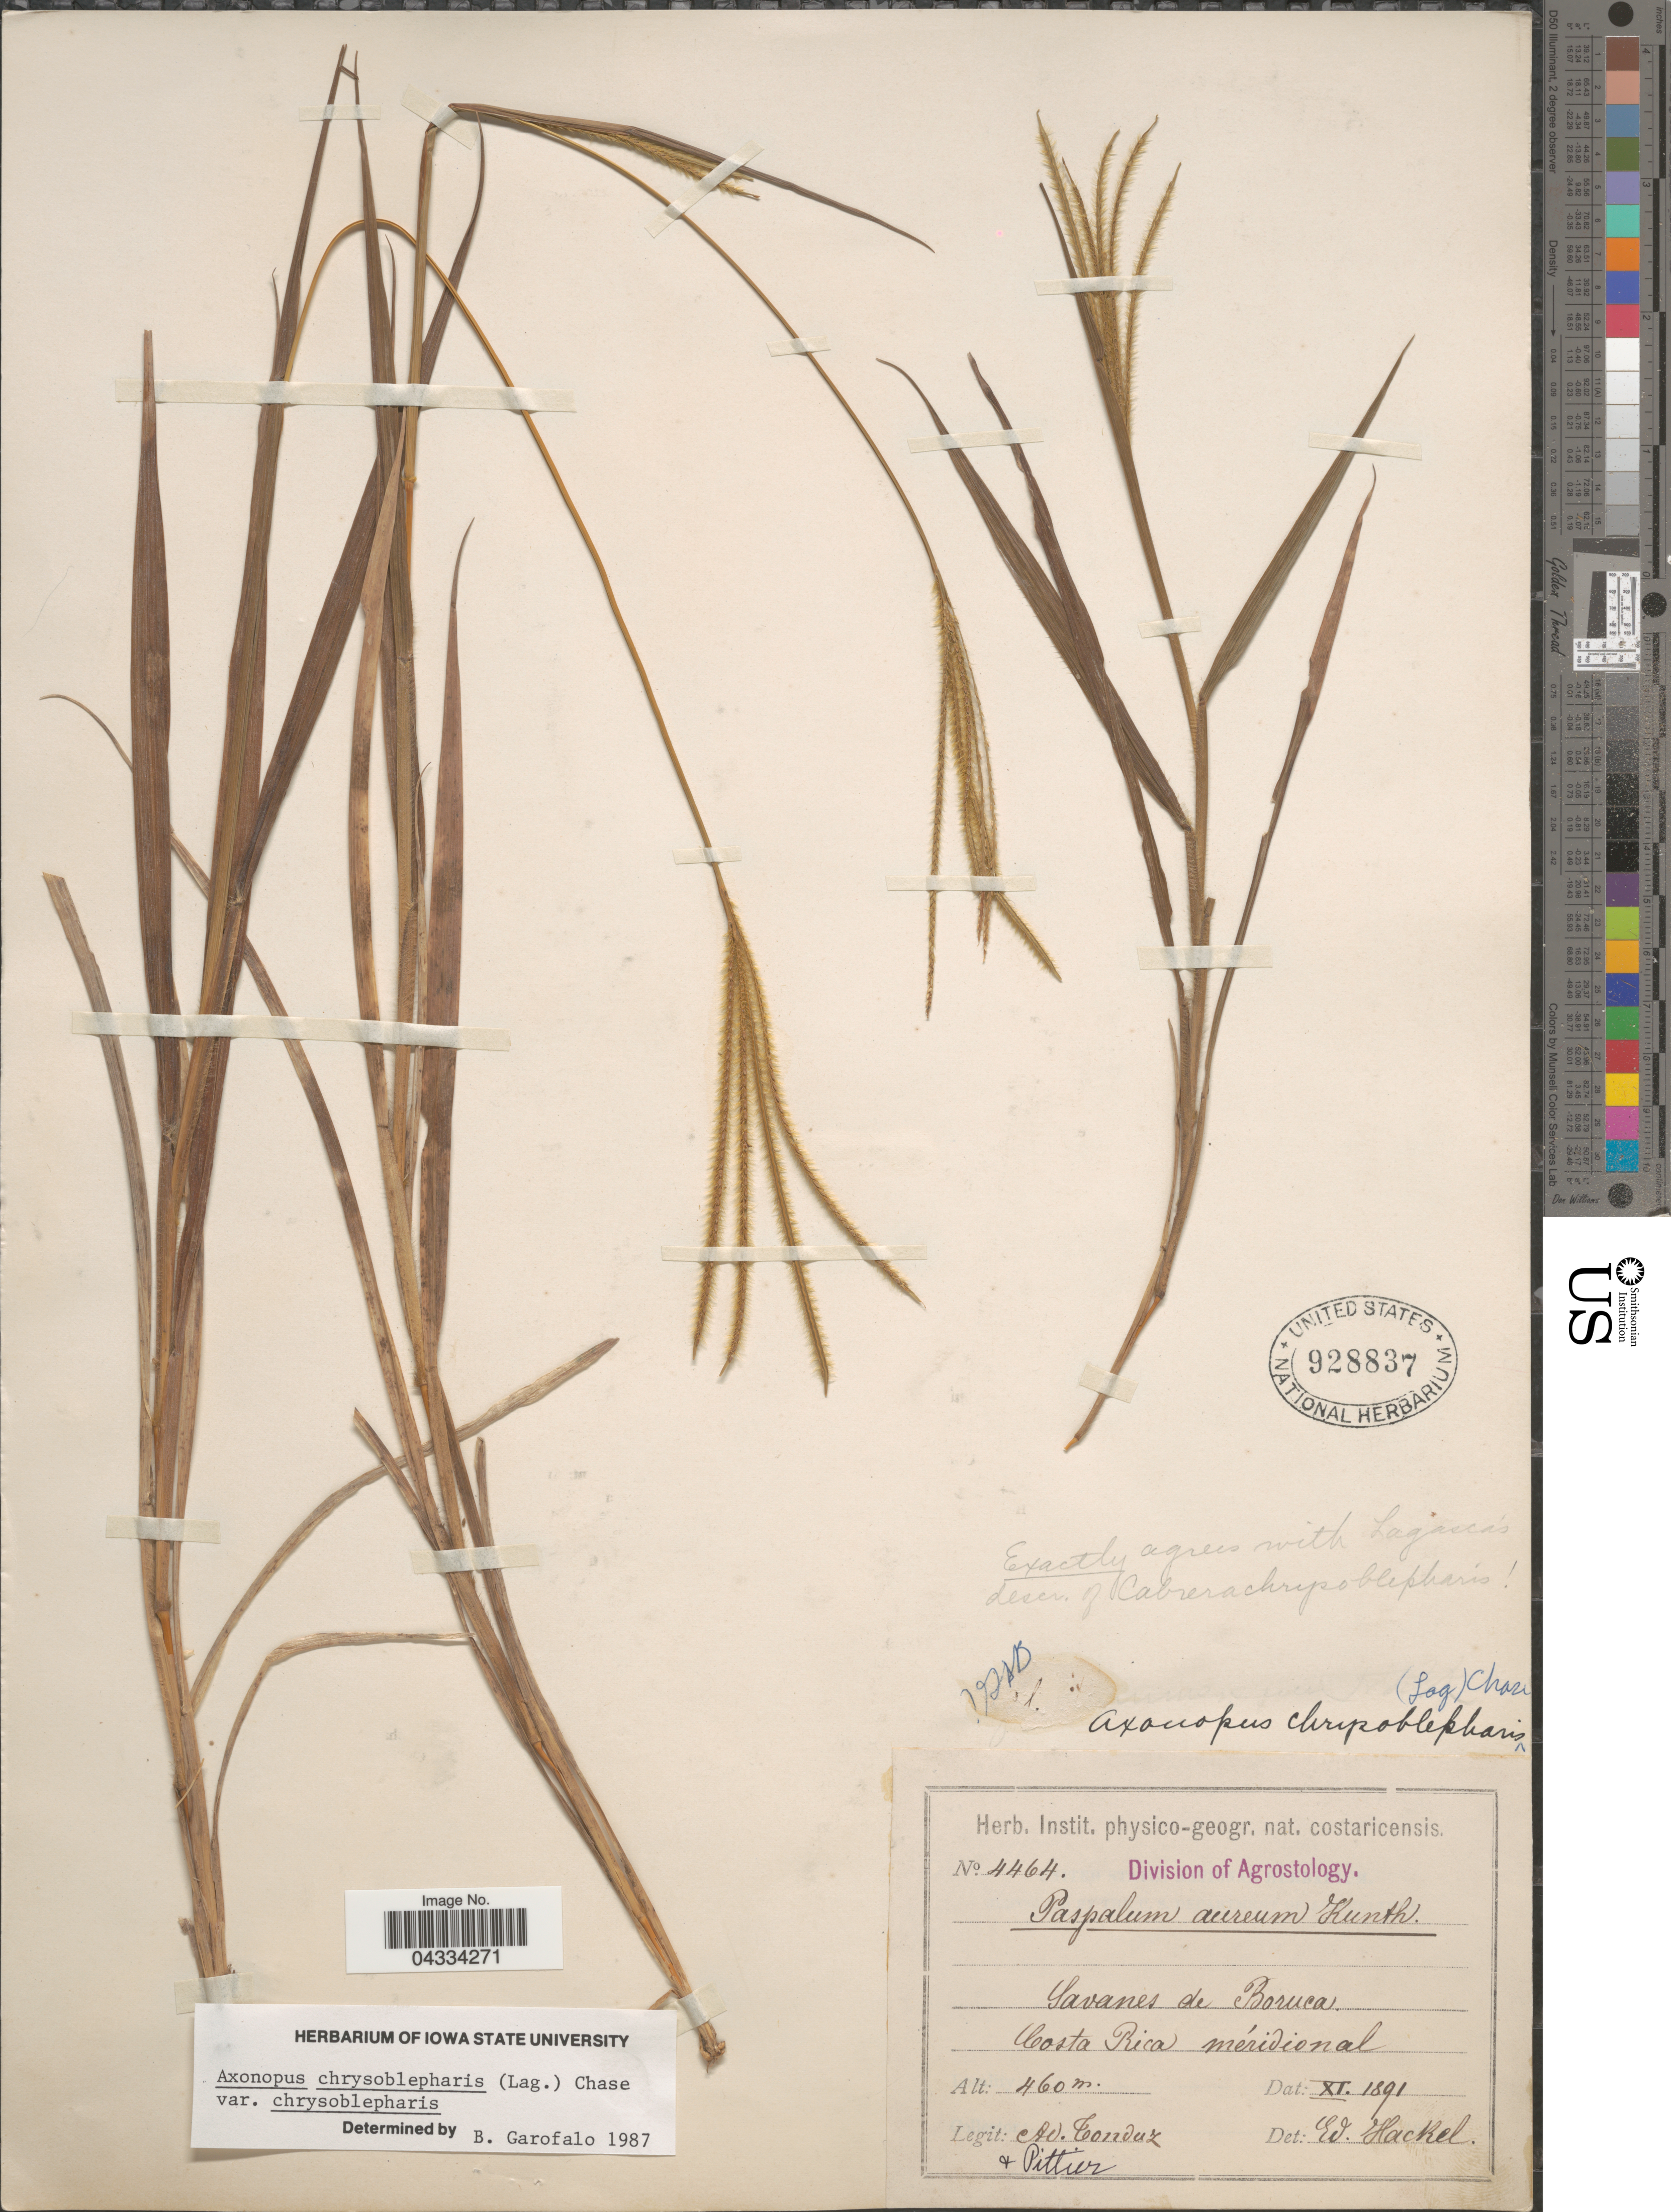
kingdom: Plantae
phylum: Tracheophyta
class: Liliopsida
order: Poales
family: Poaceae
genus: Axonopus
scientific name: Axonopus chrysoblepharis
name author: (Lag.) Chase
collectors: A. Tonduz & Pittier, --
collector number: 4464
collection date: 1891-11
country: Costa Rica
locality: Savanes de Boruca. Costa Rica méridional.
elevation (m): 460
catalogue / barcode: US 928837